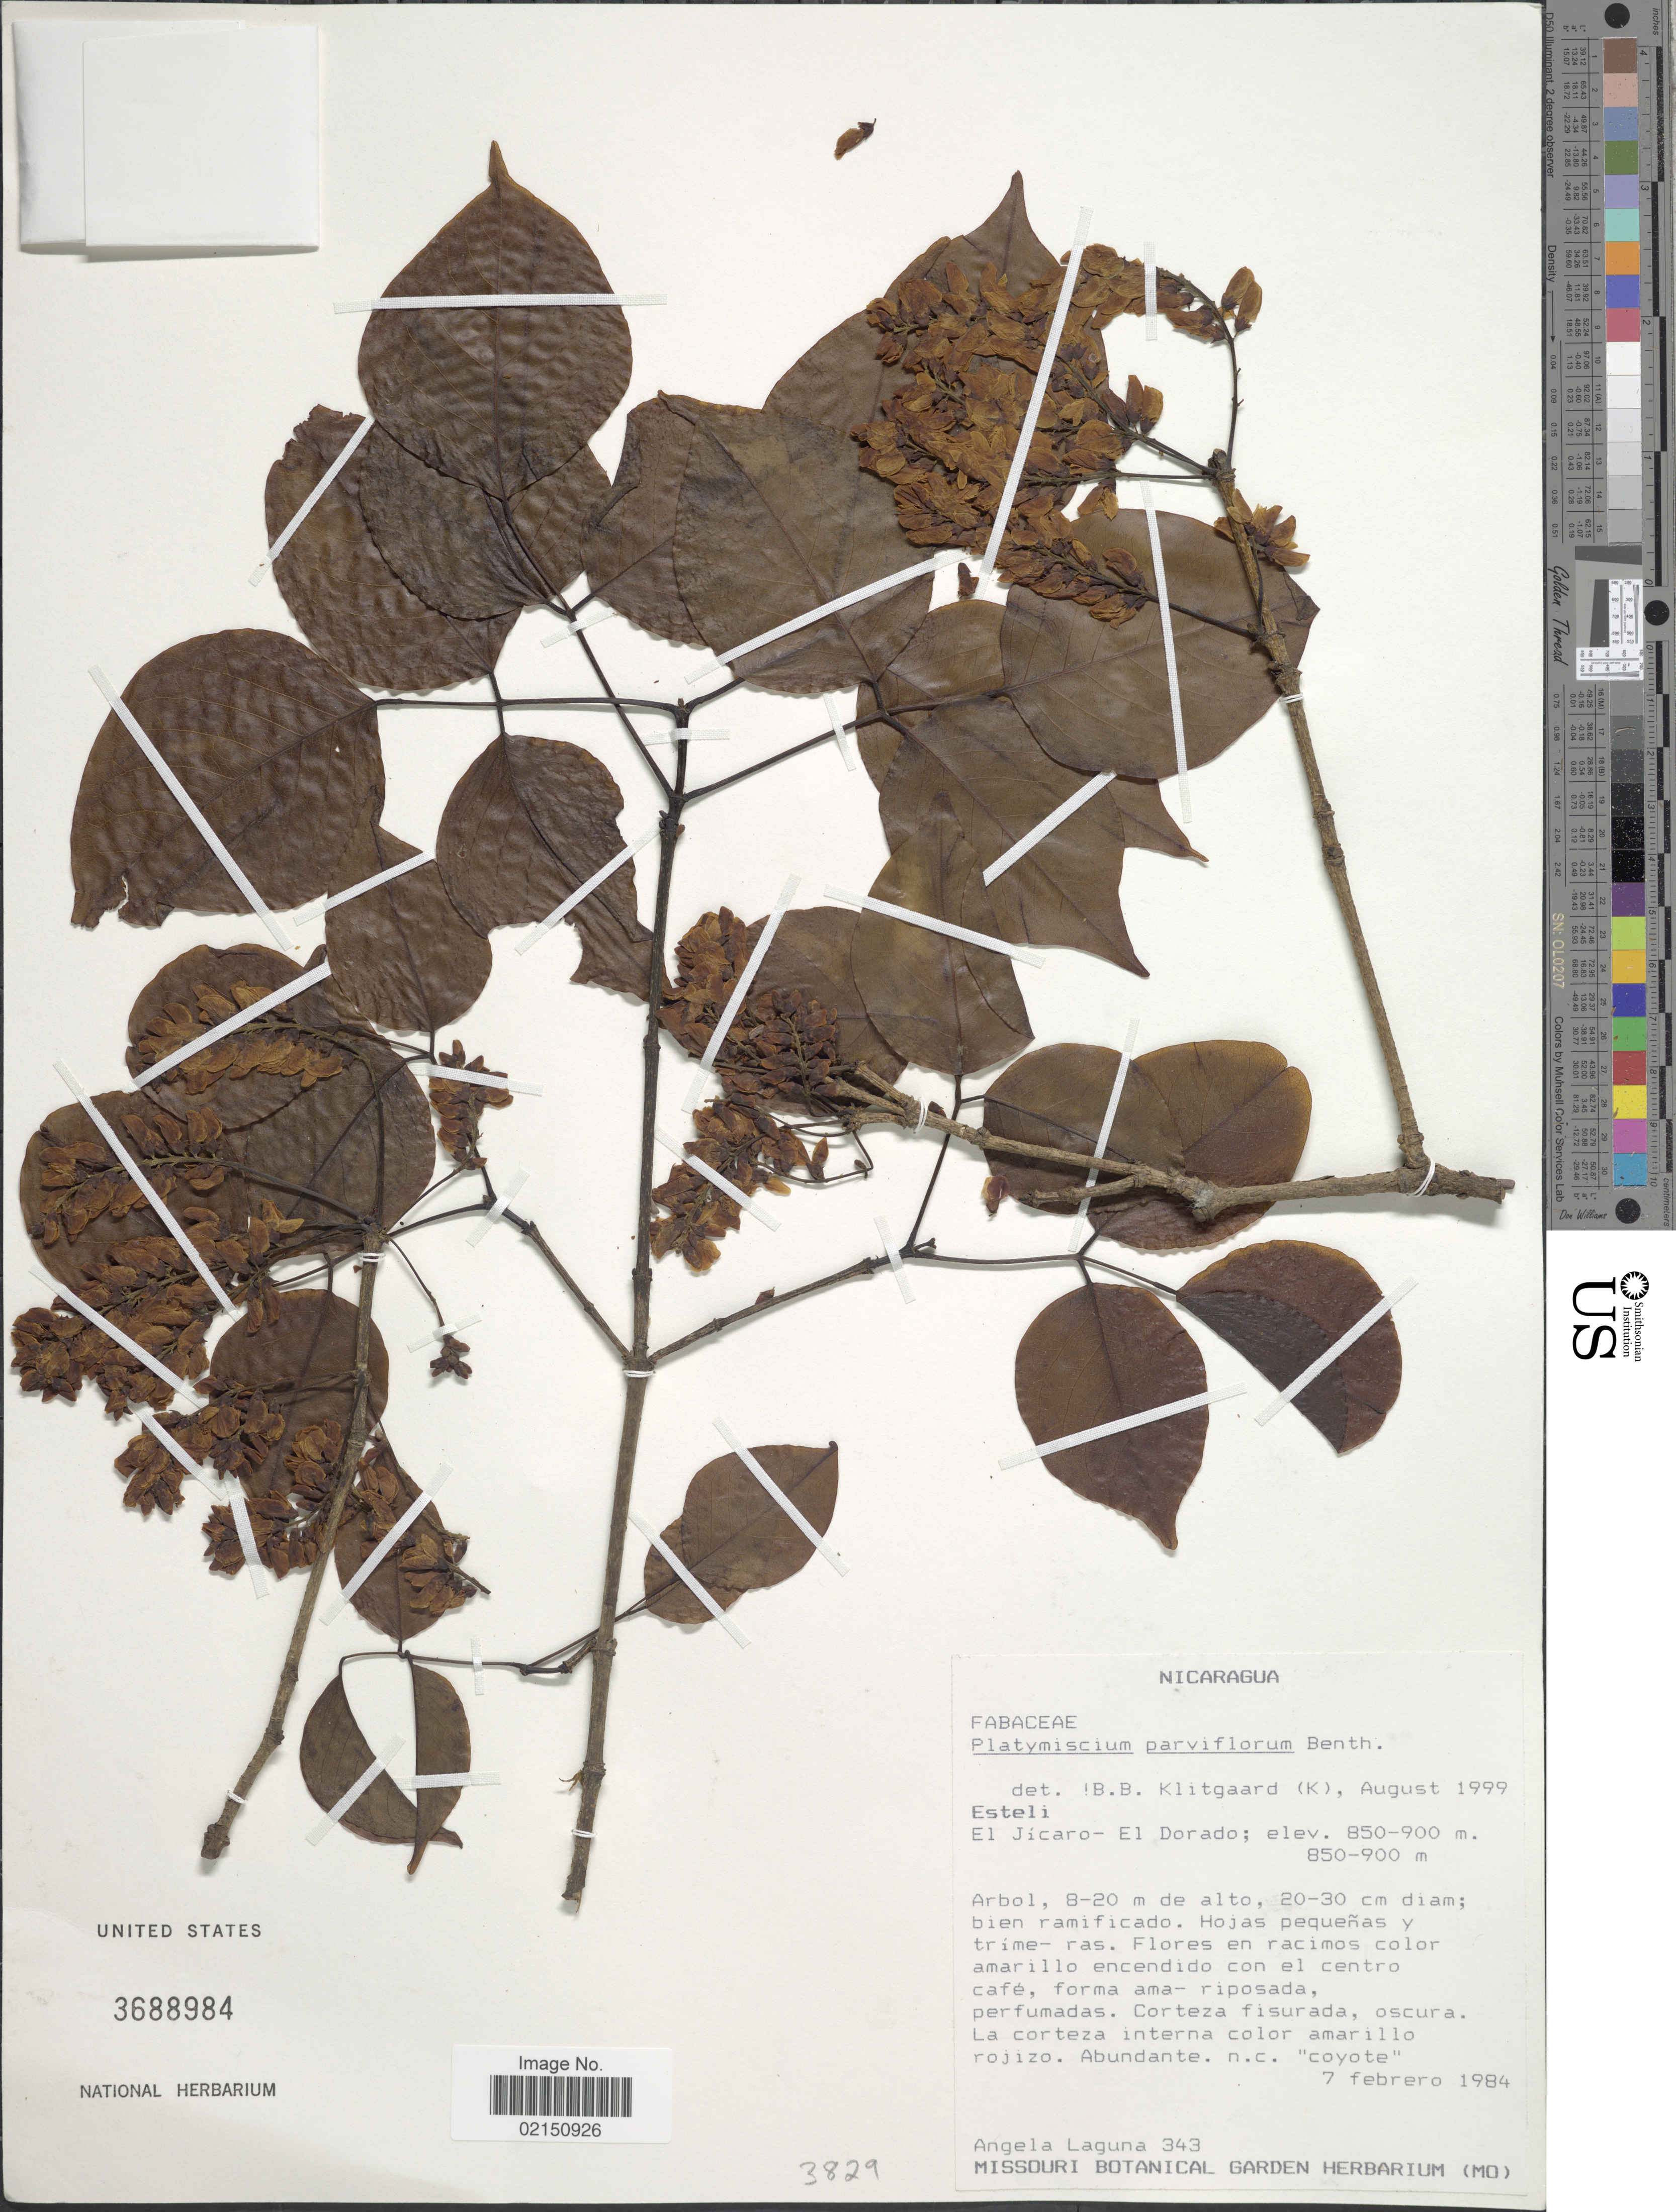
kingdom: Plantae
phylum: Tracheophyta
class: Magnoliopsida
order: Fabales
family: Fabaceae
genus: Platymiscium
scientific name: Platymiscium parviflorum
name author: Benth.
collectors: A. Laguna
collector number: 343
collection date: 1984-02-07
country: Nicaragua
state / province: Esteli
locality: El Jícaro- El Dorado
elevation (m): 850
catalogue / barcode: US 3688984